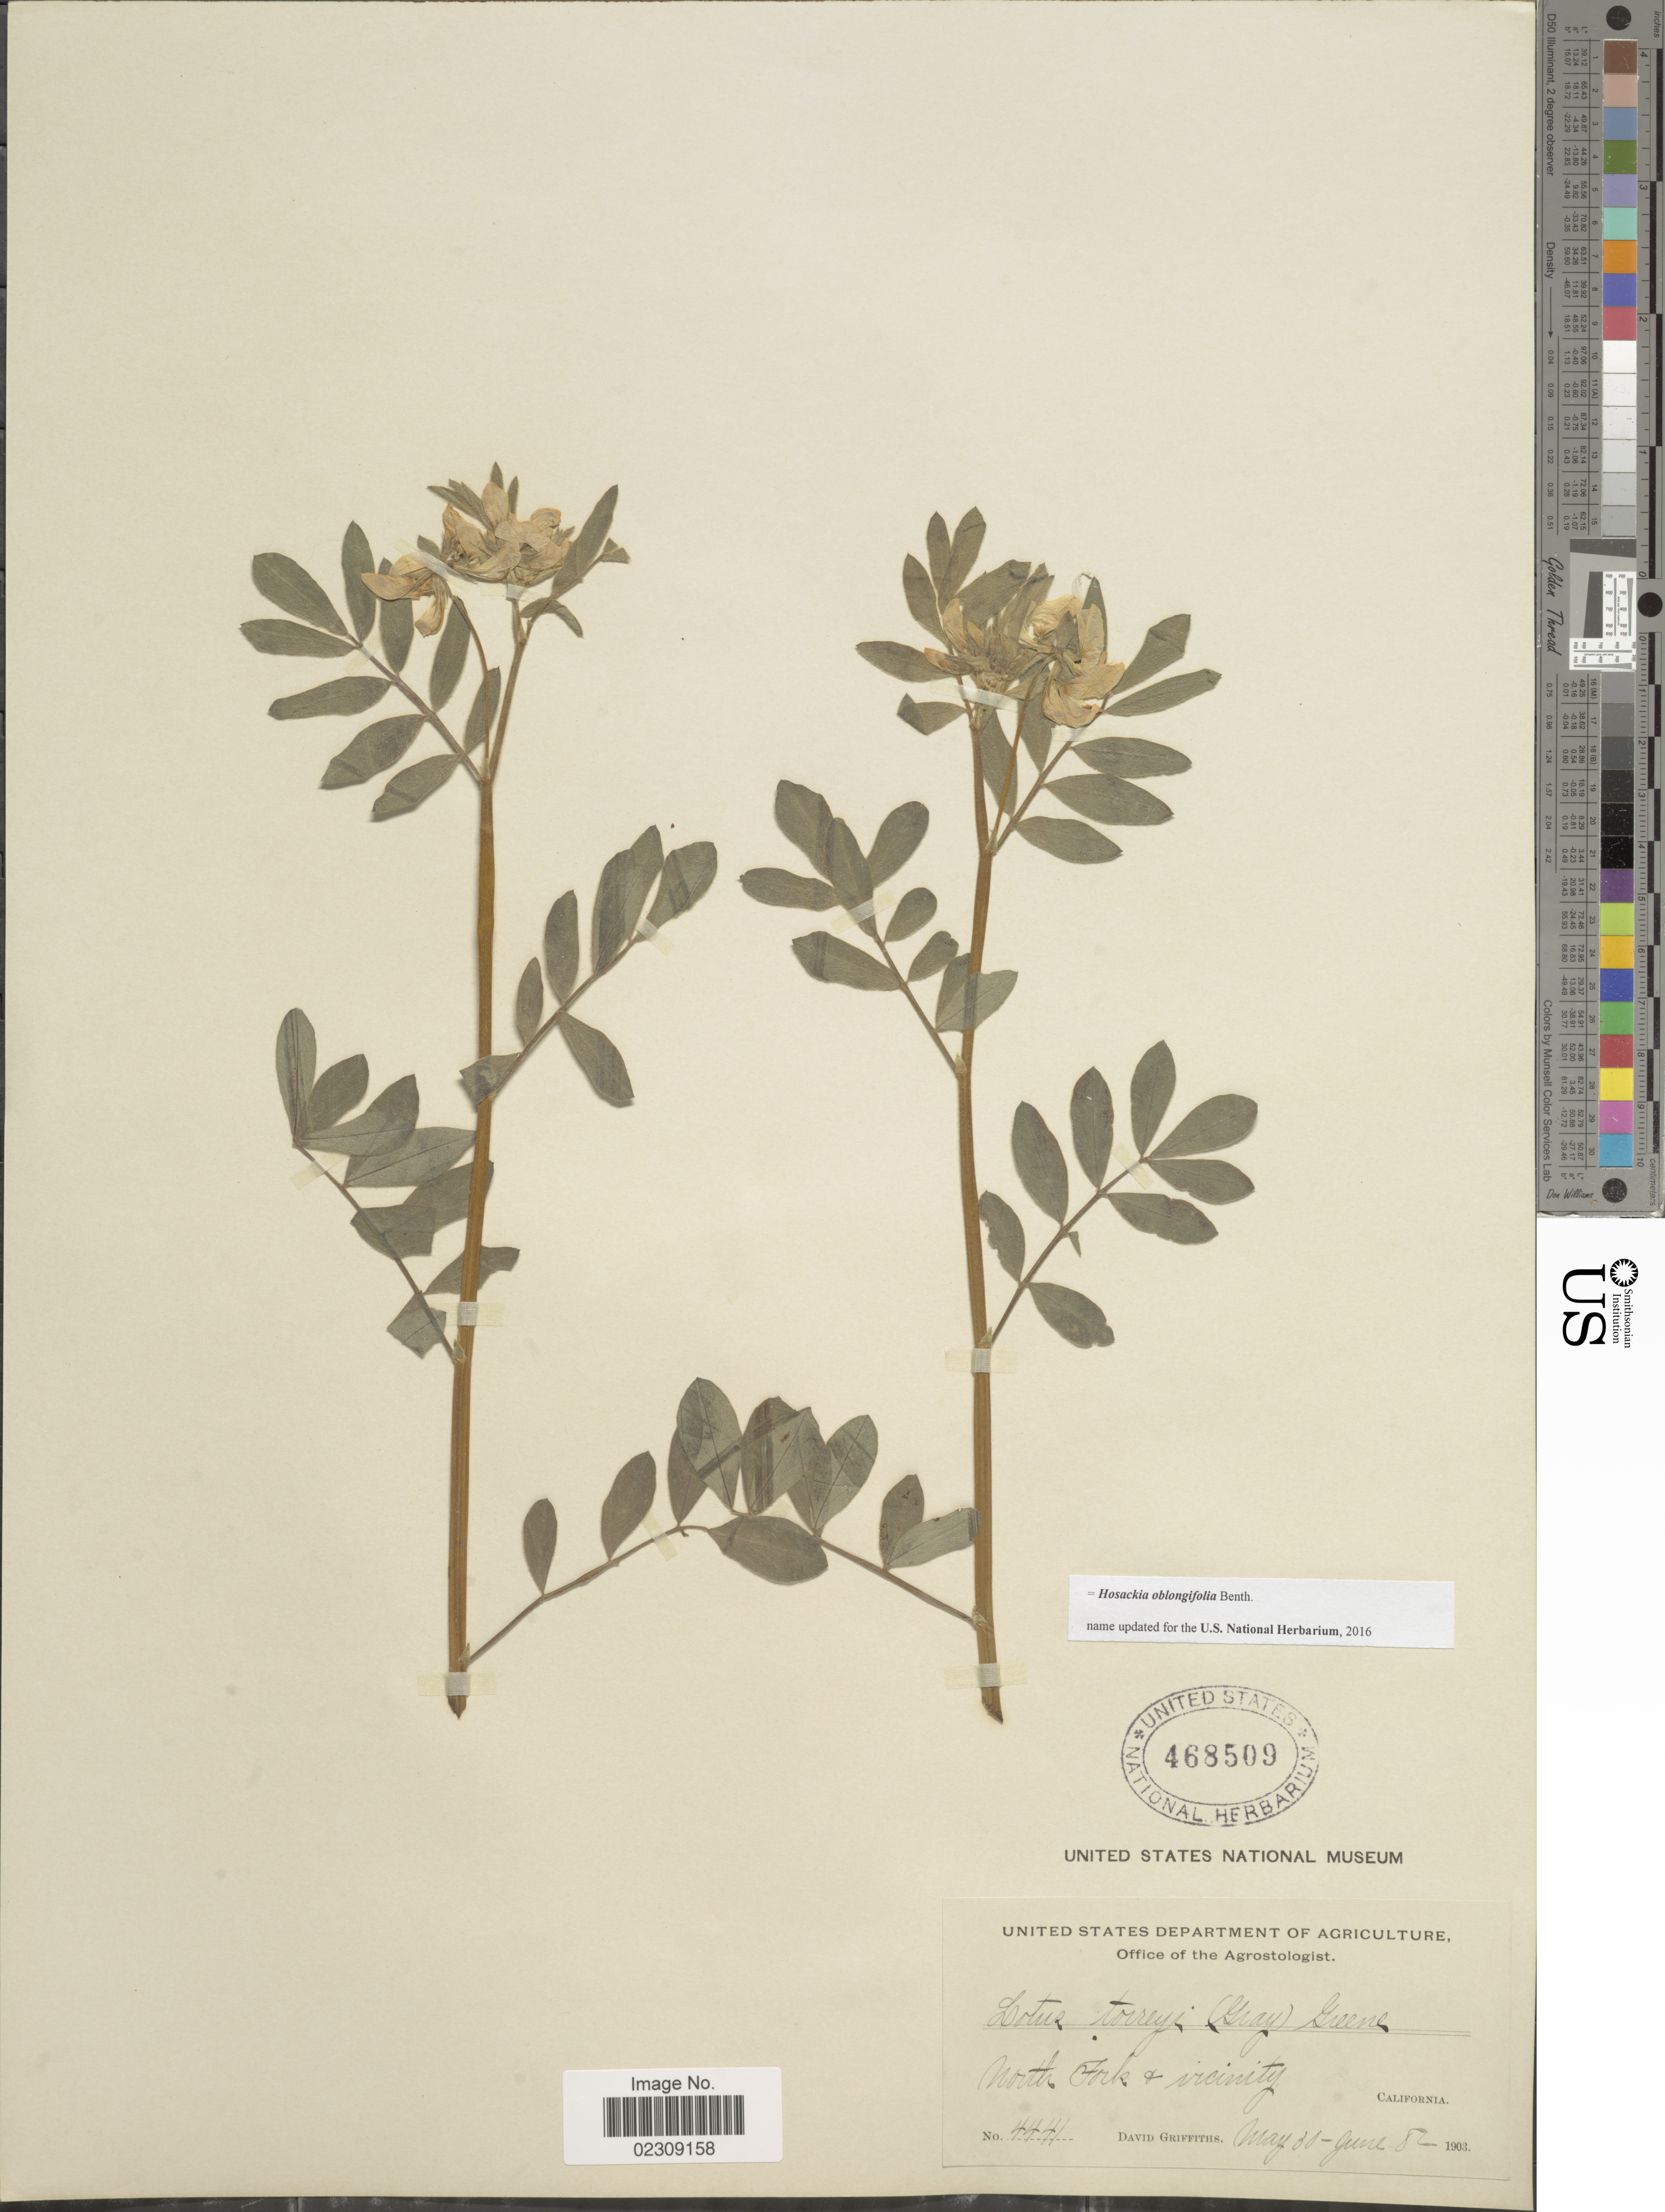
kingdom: Plantae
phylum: Tracheophyta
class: Magnoliopsida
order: Fabales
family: Fabaceae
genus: Hosackia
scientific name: Hosackia oblongifolia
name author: Benth.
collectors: D. Griffiths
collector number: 4441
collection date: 1903-05-30/1903-06-08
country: United States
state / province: California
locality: North Fork + vicinity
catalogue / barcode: US 468509